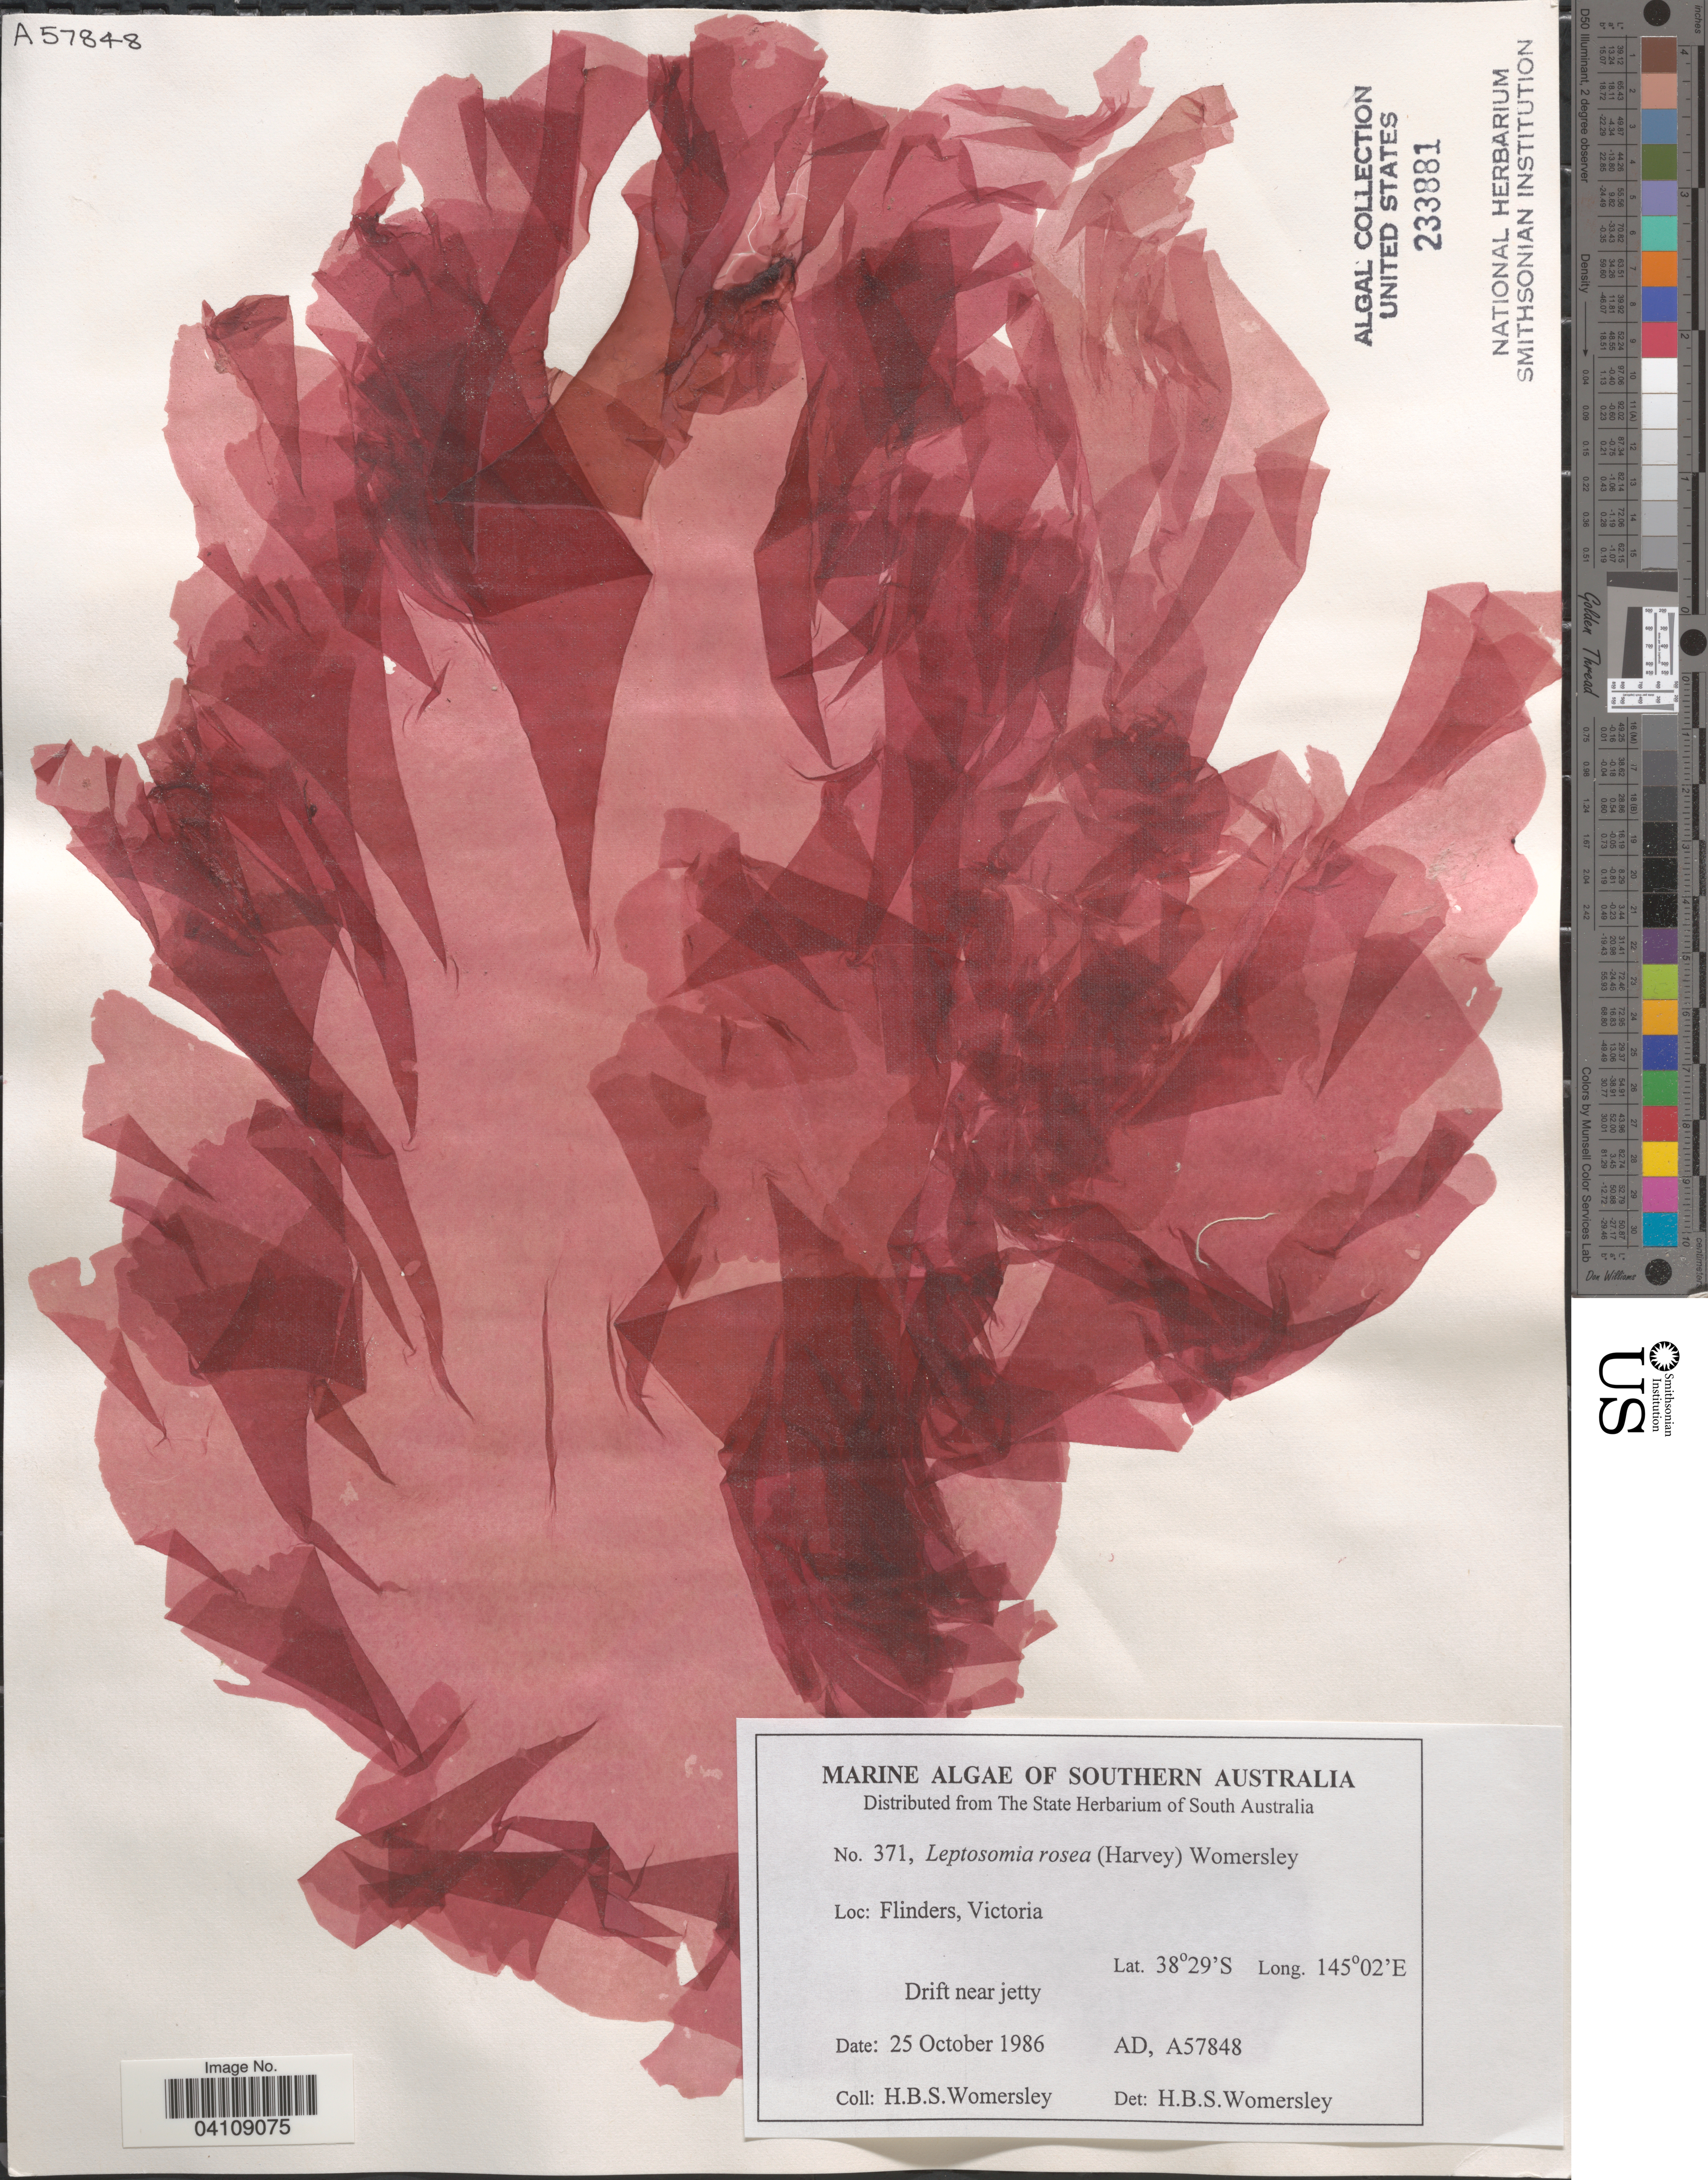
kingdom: Plantae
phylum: Rhodophyta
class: Florideophyceae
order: Rhodymeniales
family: Rhodymeniaceae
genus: Leptosomia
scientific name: Leptosomia rosea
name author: (Harvey) Womersley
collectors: H. B. S. Womersley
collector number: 371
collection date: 1986-10-25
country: Australia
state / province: Victoria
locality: Southern Australia. Flinders, Victoria.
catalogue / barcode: US 233881